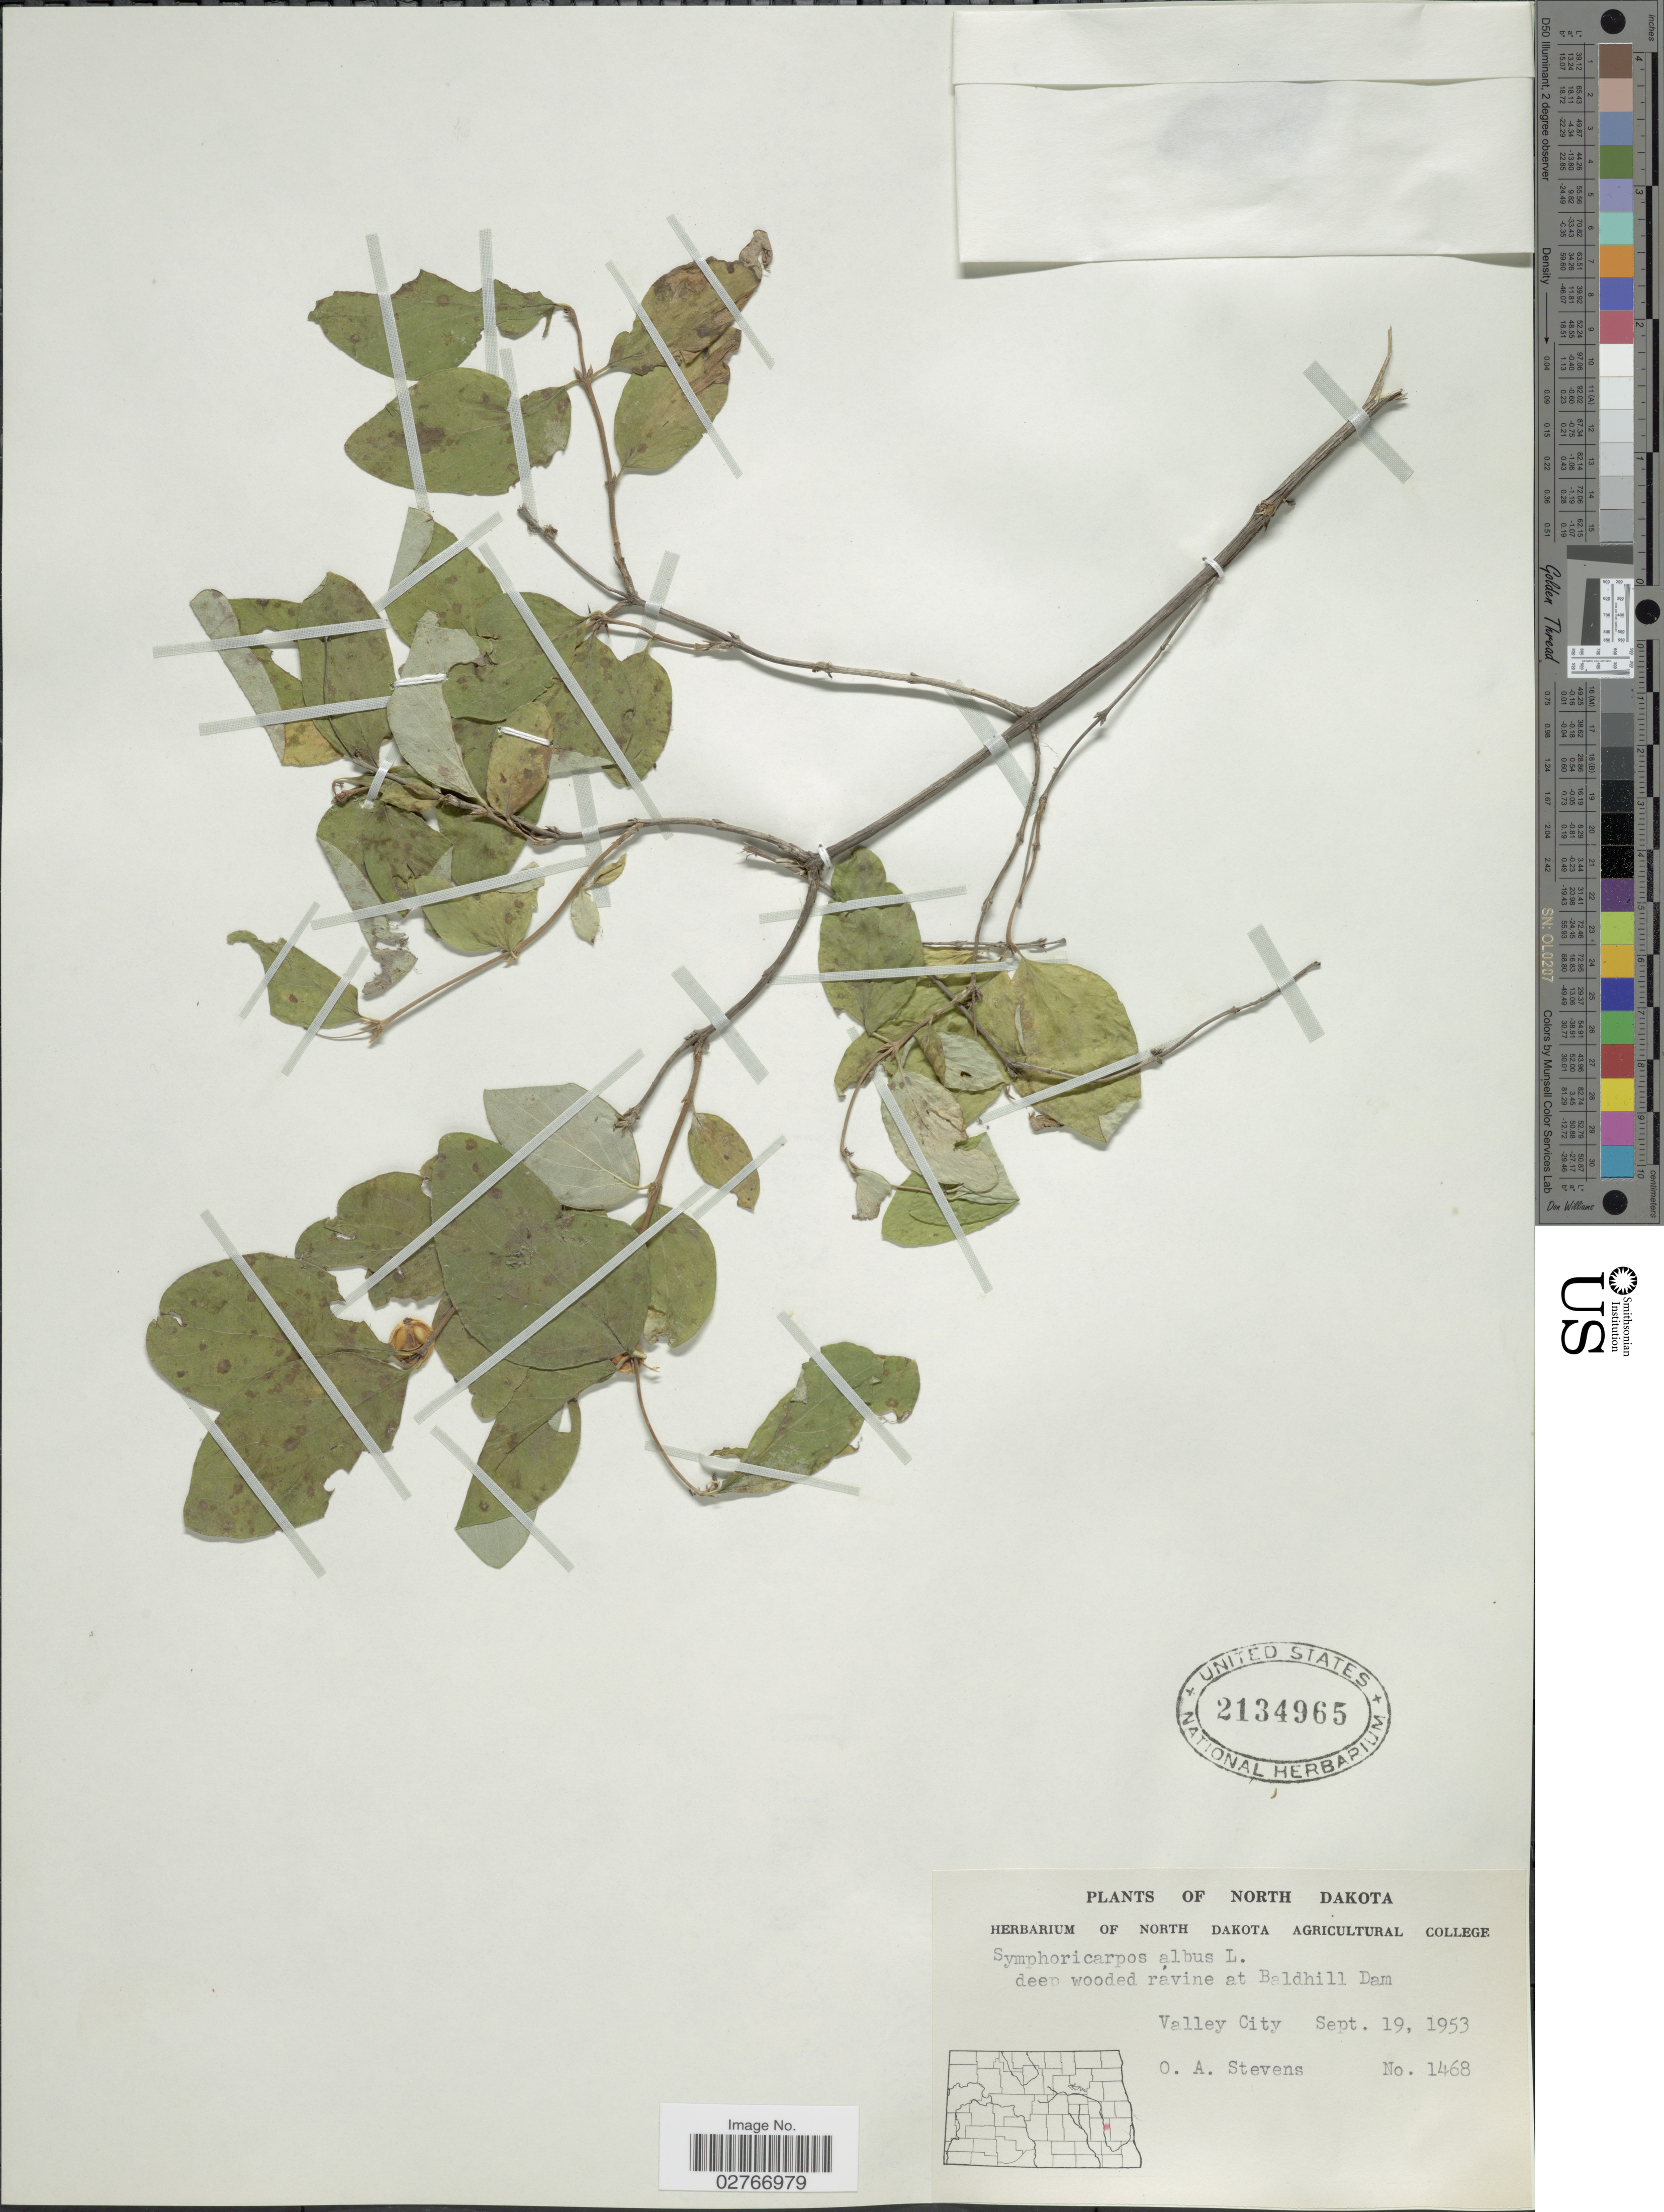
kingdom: Plantae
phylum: Tracheophyta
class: Magnoliopsida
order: Dipsacales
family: Caprifoliaceae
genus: Symphoricarpos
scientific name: Symphoricarpos albus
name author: (L.) S.F. Blake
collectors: O. A. Stevens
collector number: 1468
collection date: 1953-09-19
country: United States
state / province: North Dakota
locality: Deep wooded ravine at Baldhill Dam. Valley City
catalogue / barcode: US 2134965